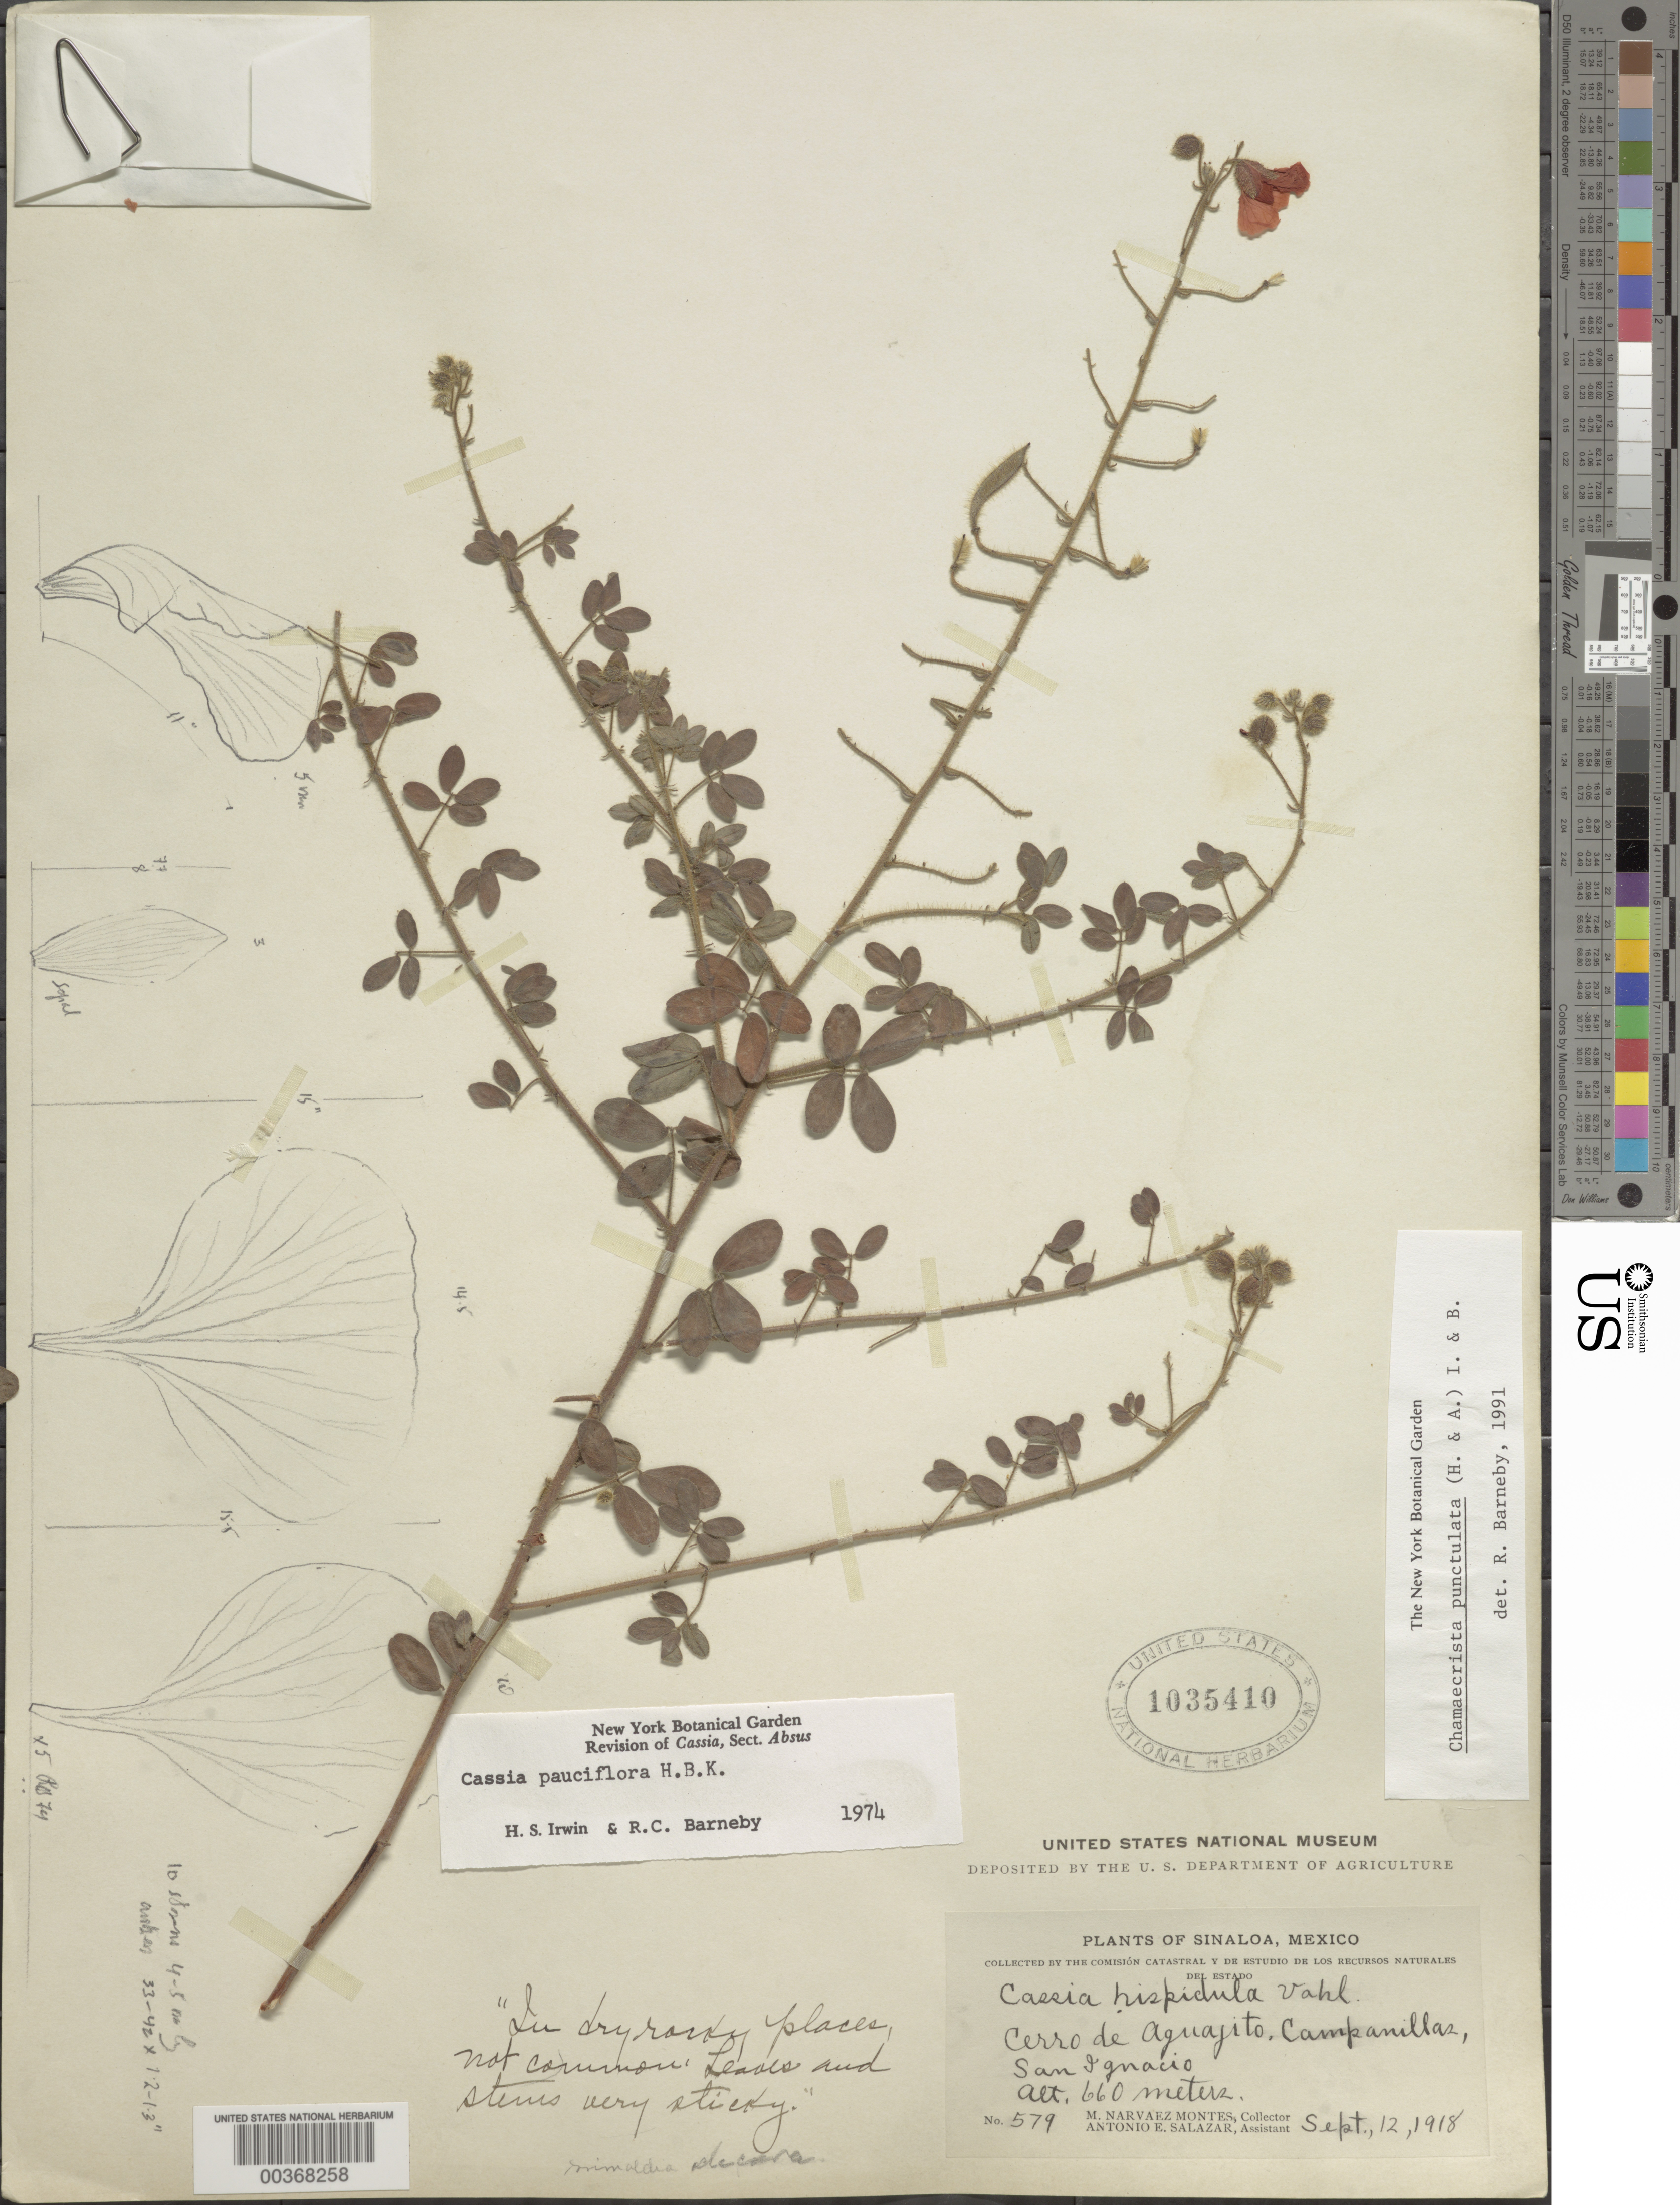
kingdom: Plantae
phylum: Tracheophyta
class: Magnoliopsida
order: Fabales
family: Fabaceae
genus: Chamaecrista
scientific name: Chamaecrista punctulata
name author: (Hook. & Arn.) H.S. Irwin & Barneby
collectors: M. Montes & A. E. Salazar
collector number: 579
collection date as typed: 12 Sep 1918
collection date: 1918-09-12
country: Mexico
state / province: Sinaloa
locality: Cerro de aguajito, campanillas, San Ignacio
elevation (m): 660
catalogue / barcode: US 1035410